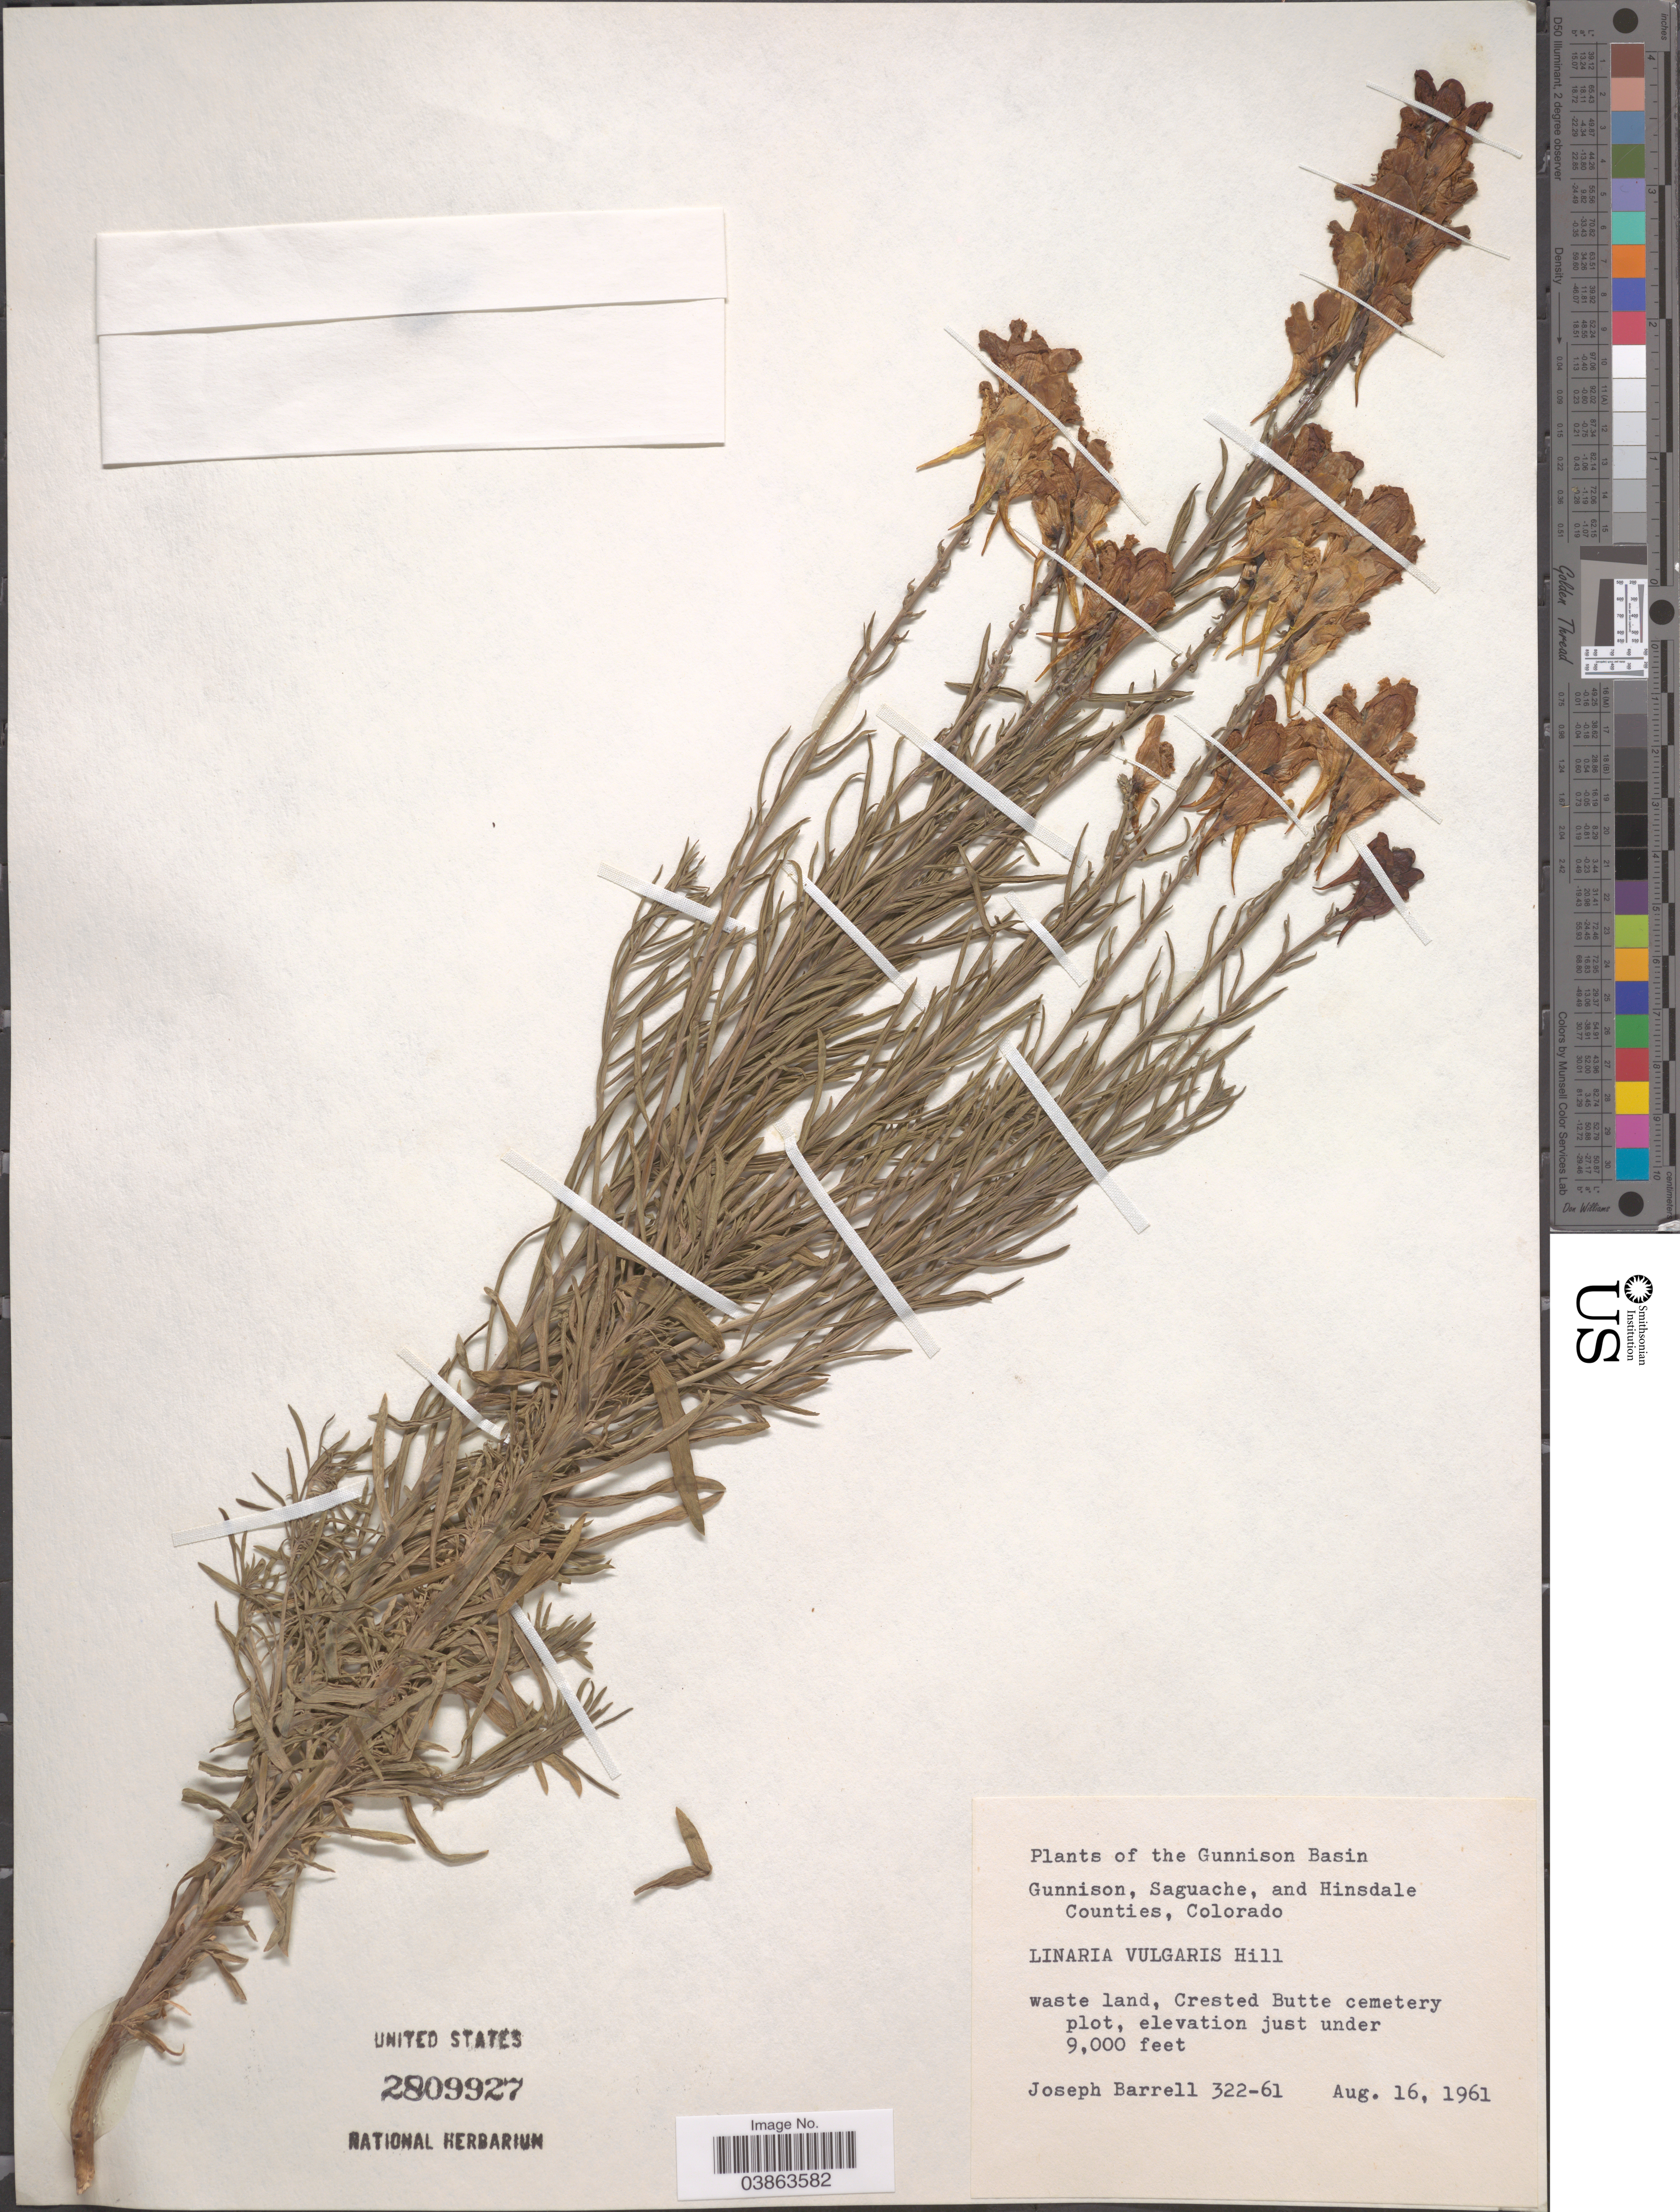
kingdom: Plantae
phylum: Tracheophyta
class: Magnoliopsida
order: Lamiales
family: Plantaginaceae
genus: Linaria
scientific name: Linaria vulgaris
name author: Mill.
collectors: J. Barrell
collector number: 322-61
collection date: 1961-08-16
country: United States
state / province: Colorado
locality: Gunnison Basin. Gunnison, Saguache, and Hinsdale Counties. Waste land, Crested Butte cemetery plot.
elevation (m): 2743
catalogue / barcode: US 2809927